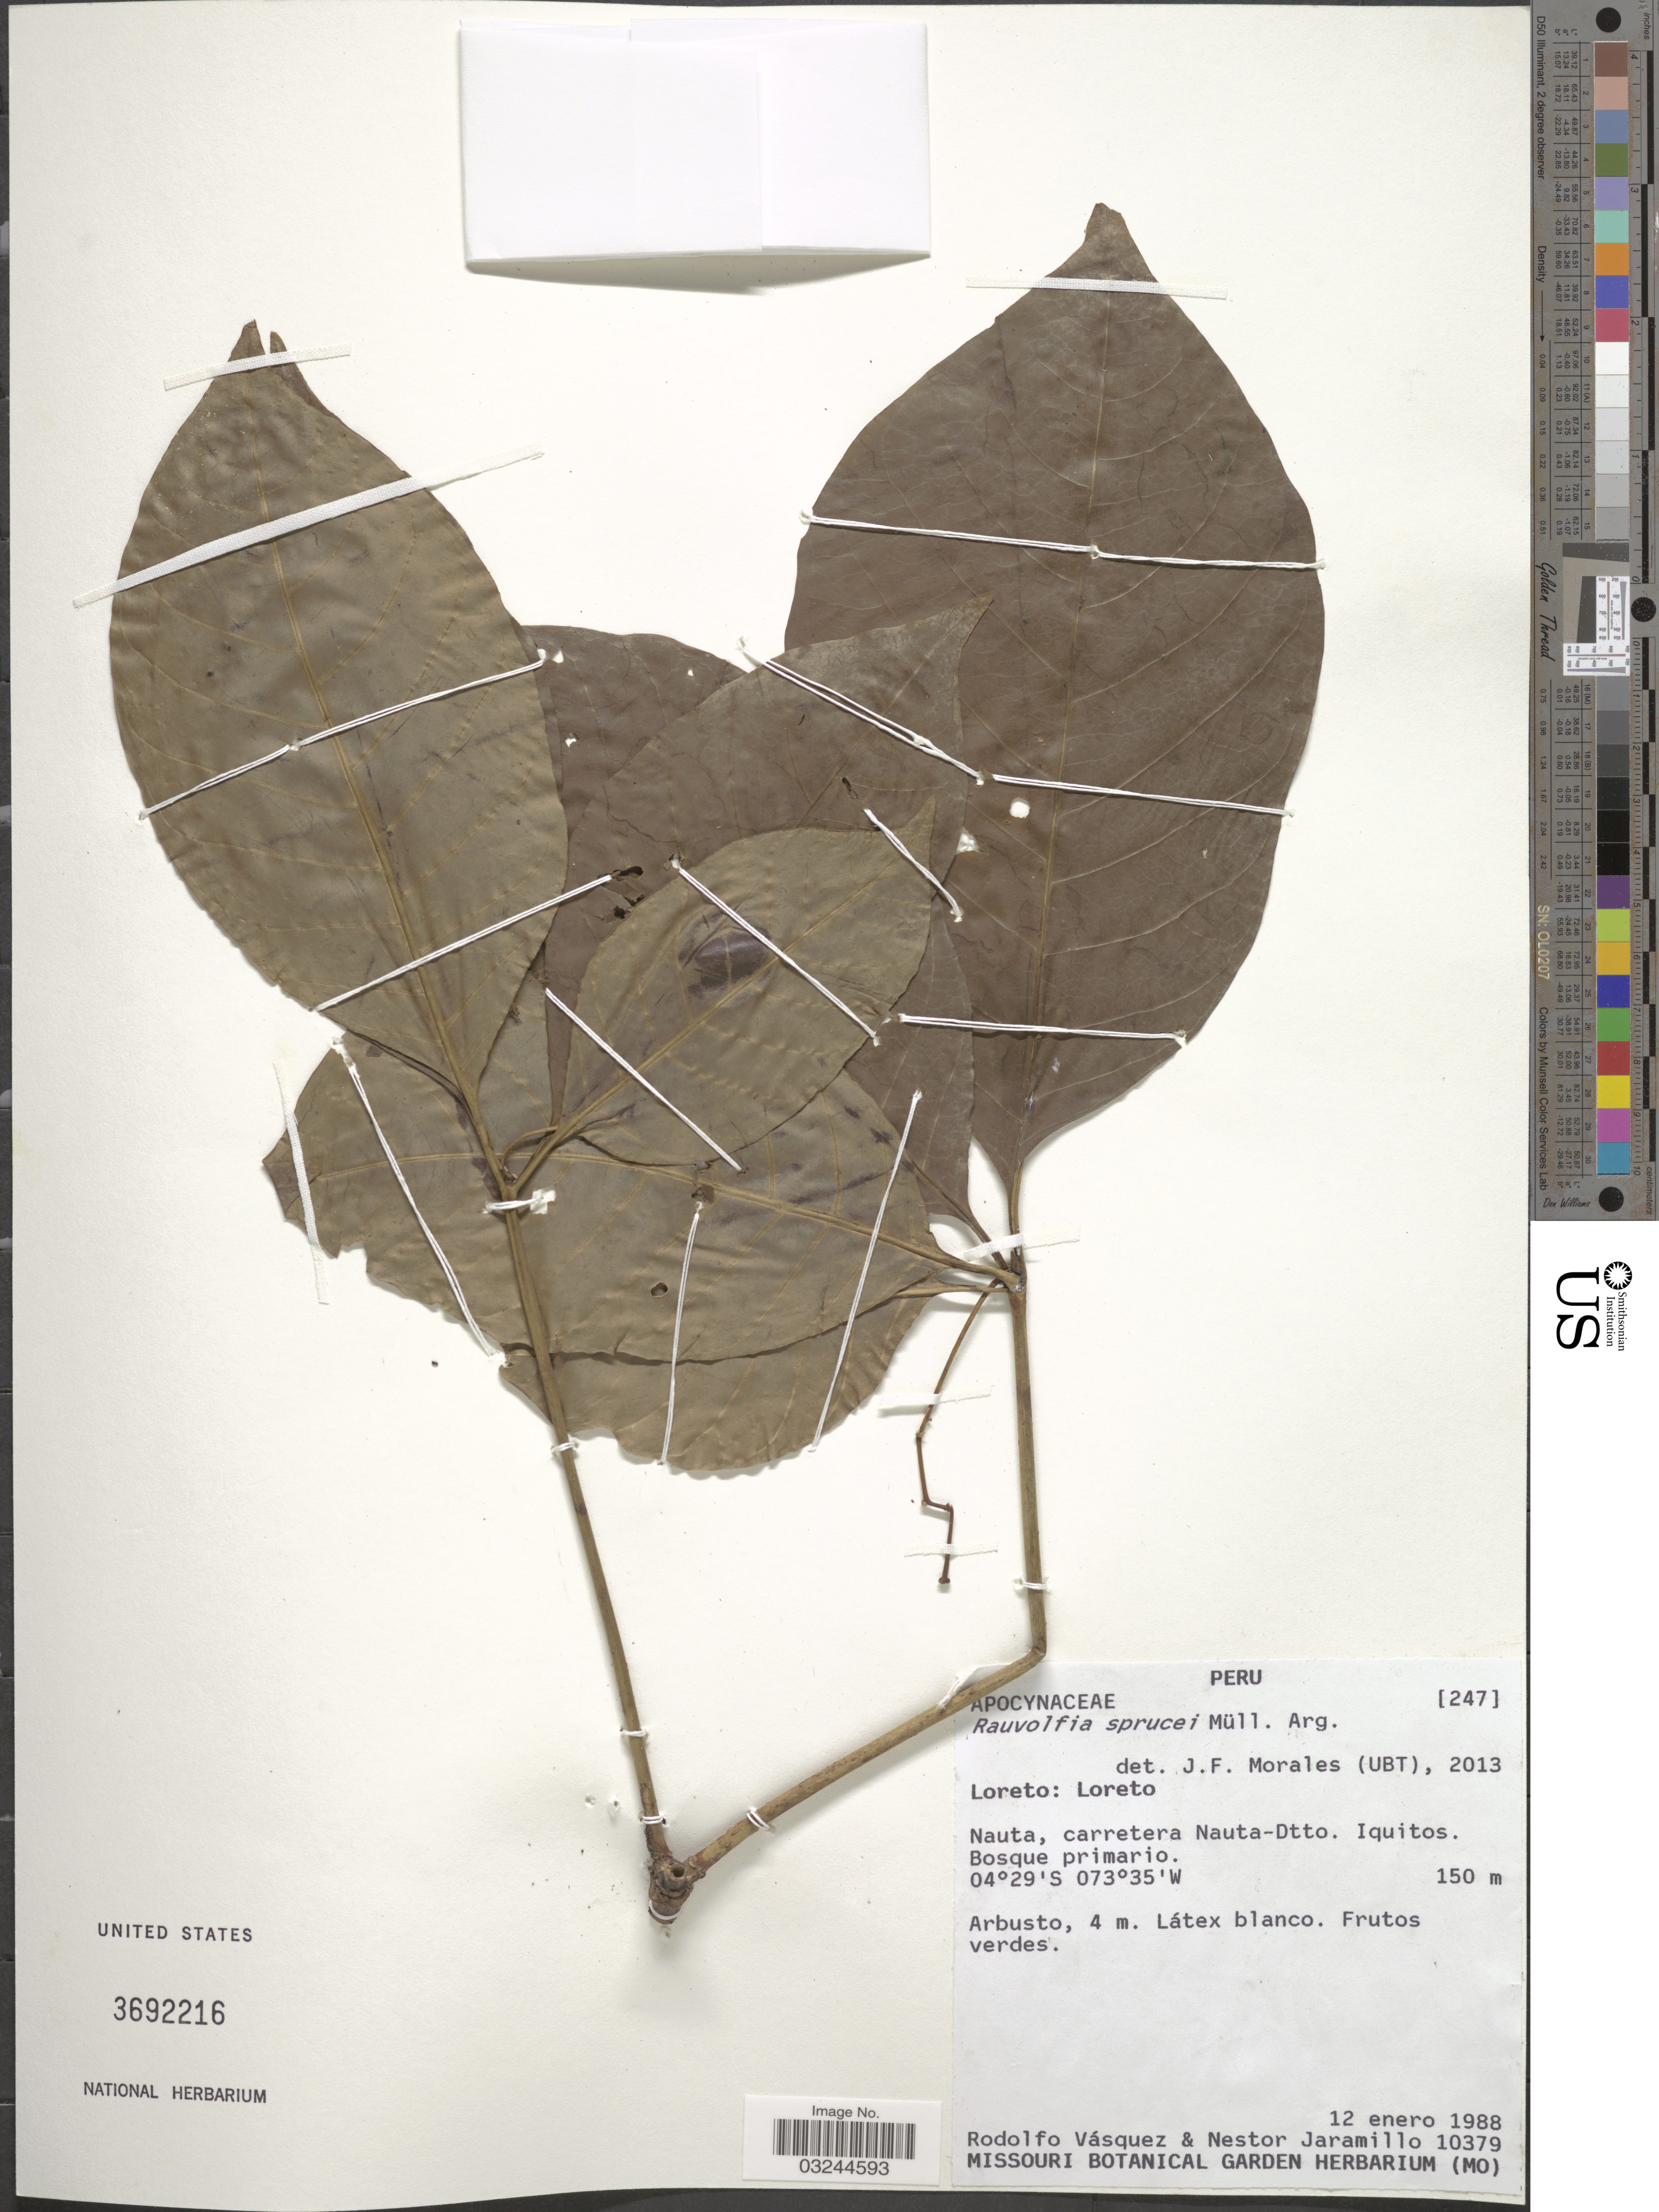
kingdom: Plantae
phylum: Tracheophyta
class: Magnoliopsida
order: Gentianales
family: Apocynaceae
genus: Rauvolfia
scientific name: Rauvolfia sprucei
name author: Müll. Arg.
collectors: R. Vásquez & N. Jaramillo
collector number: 10379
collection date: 1988-01-12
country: Peru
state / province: Loreto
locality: Loreto. Nauta, carretera Nauta-Dtto. Iquitos.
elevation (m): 150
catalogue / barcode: US 3692216